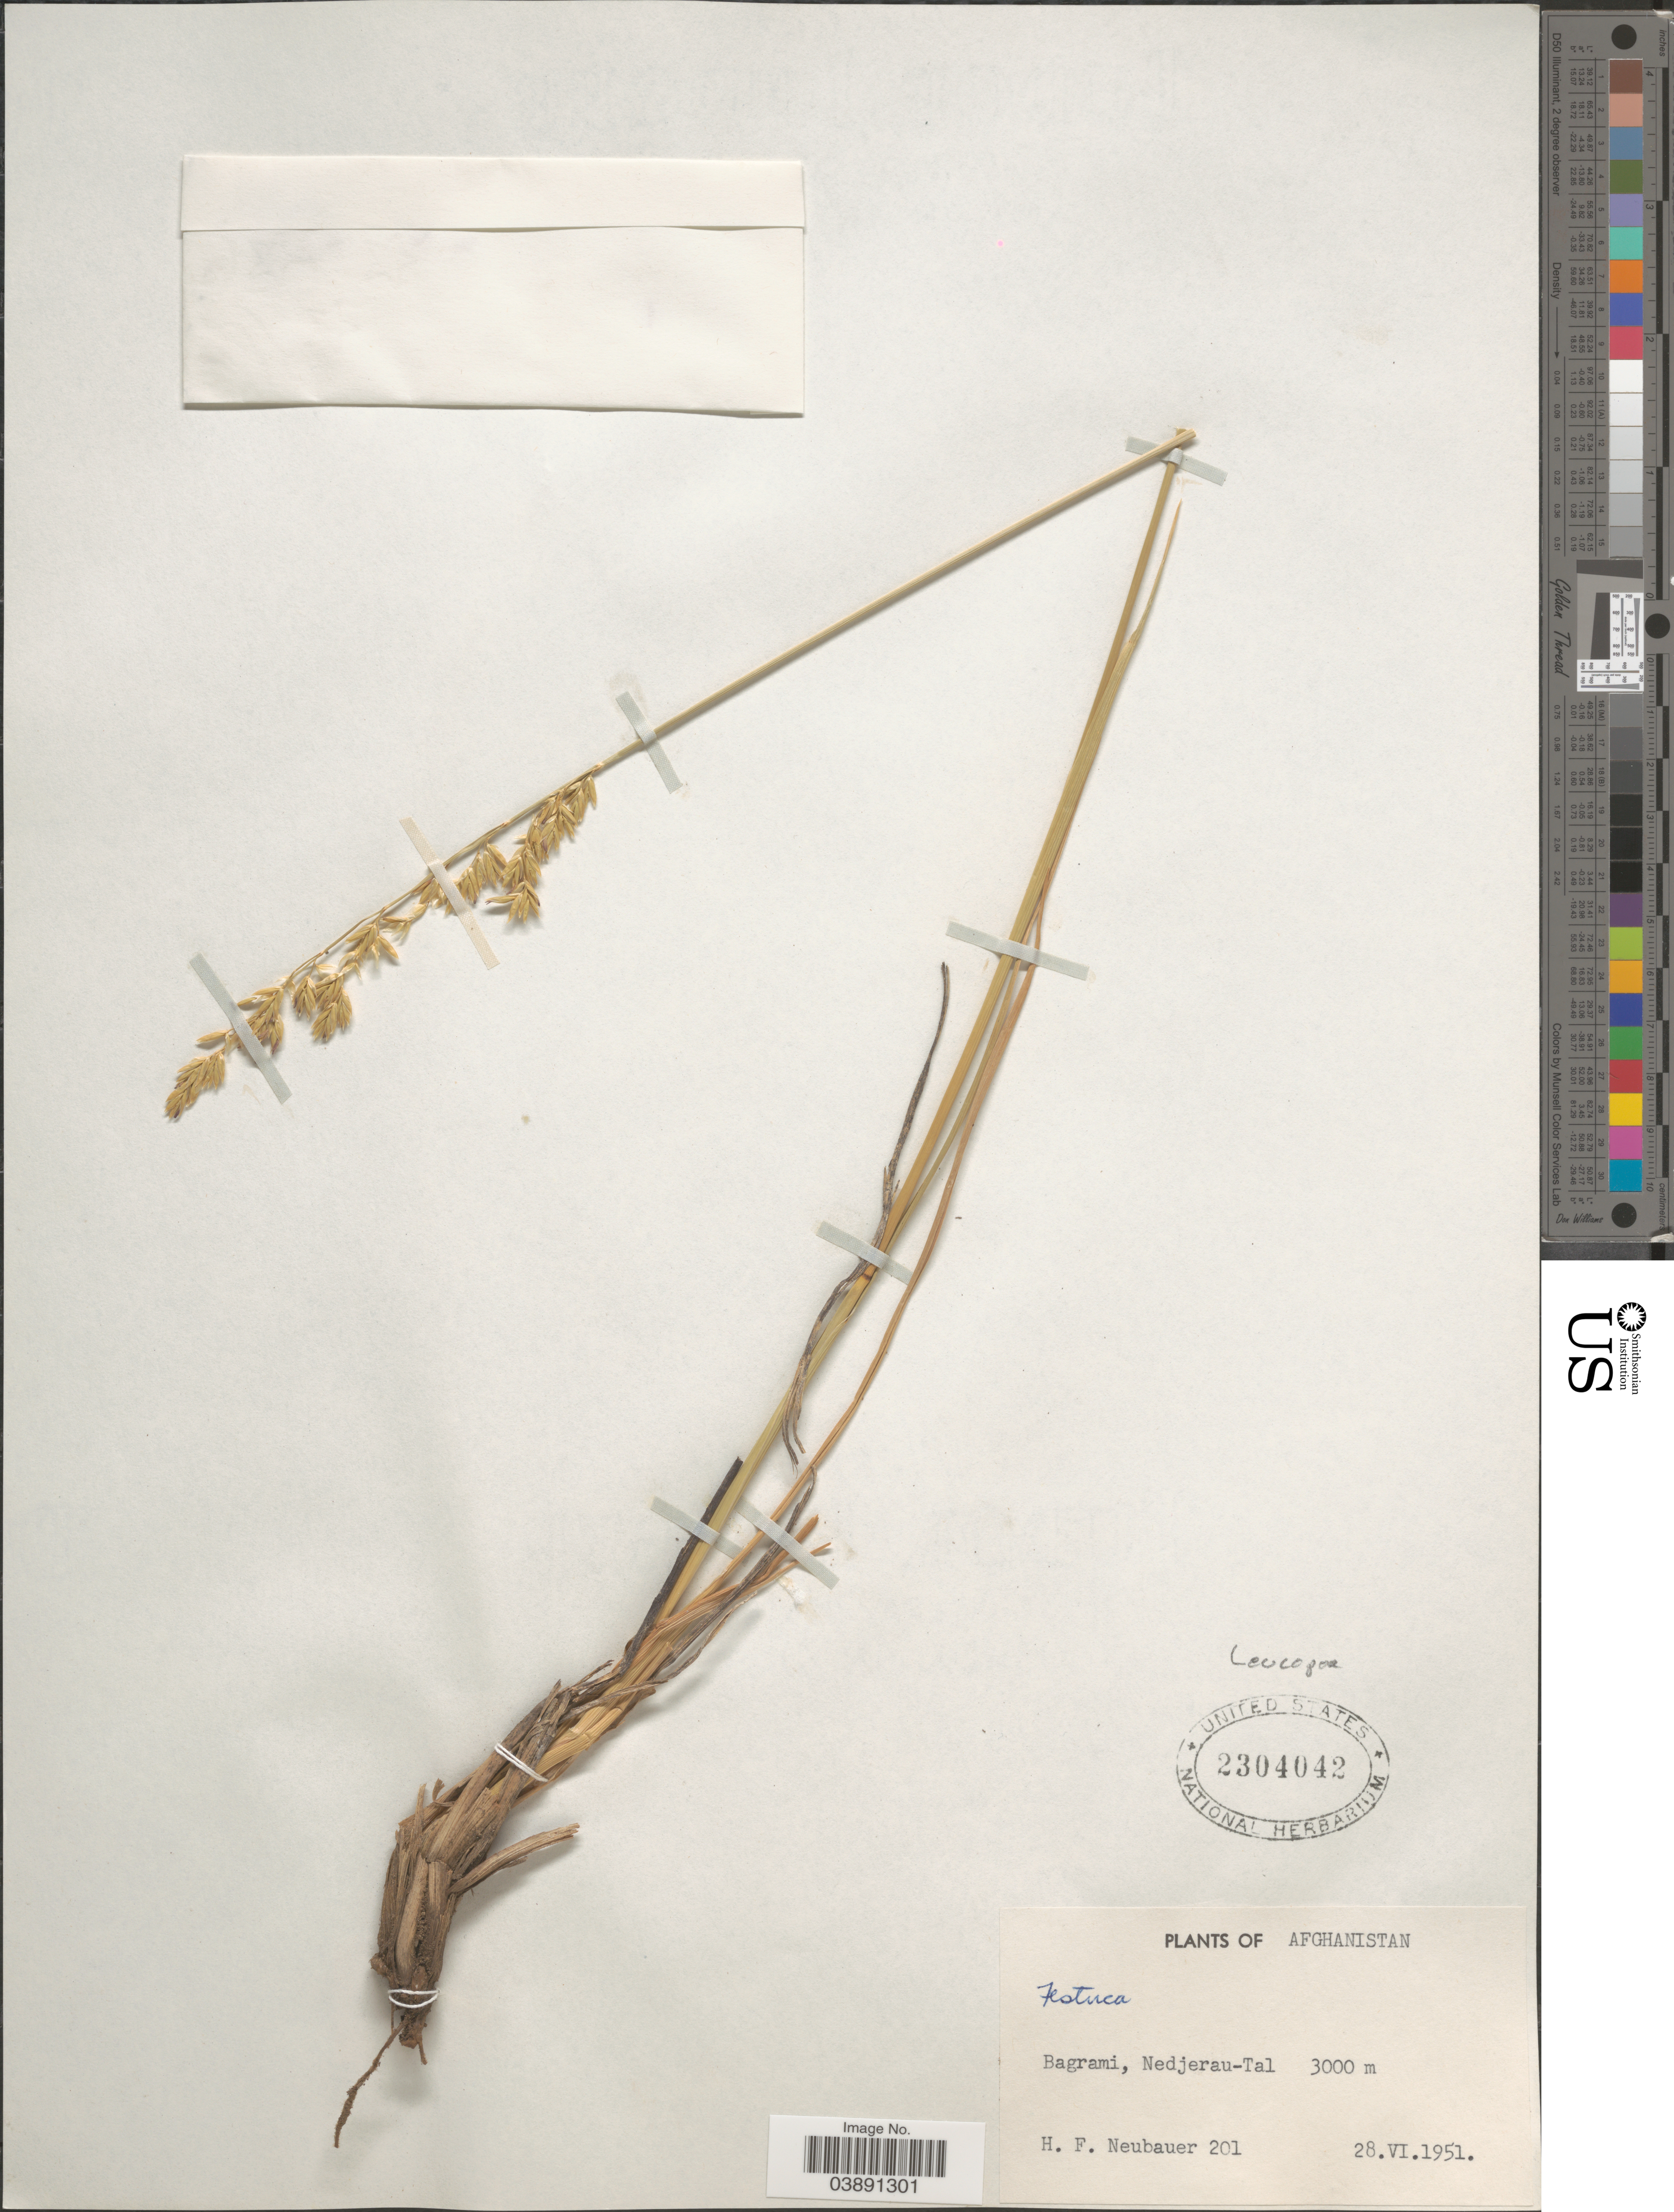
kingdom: Plantae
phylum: Tracheophyta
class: Liliopsida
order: Poales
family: Poaceae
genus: Festuca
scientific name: Festuca sp.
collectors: H. Neubauer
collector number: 201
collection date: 1951-06-28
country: Afghanistan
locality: Bagrami, Nedjerau-Tal.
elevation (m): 3000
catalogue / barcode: US 2304042